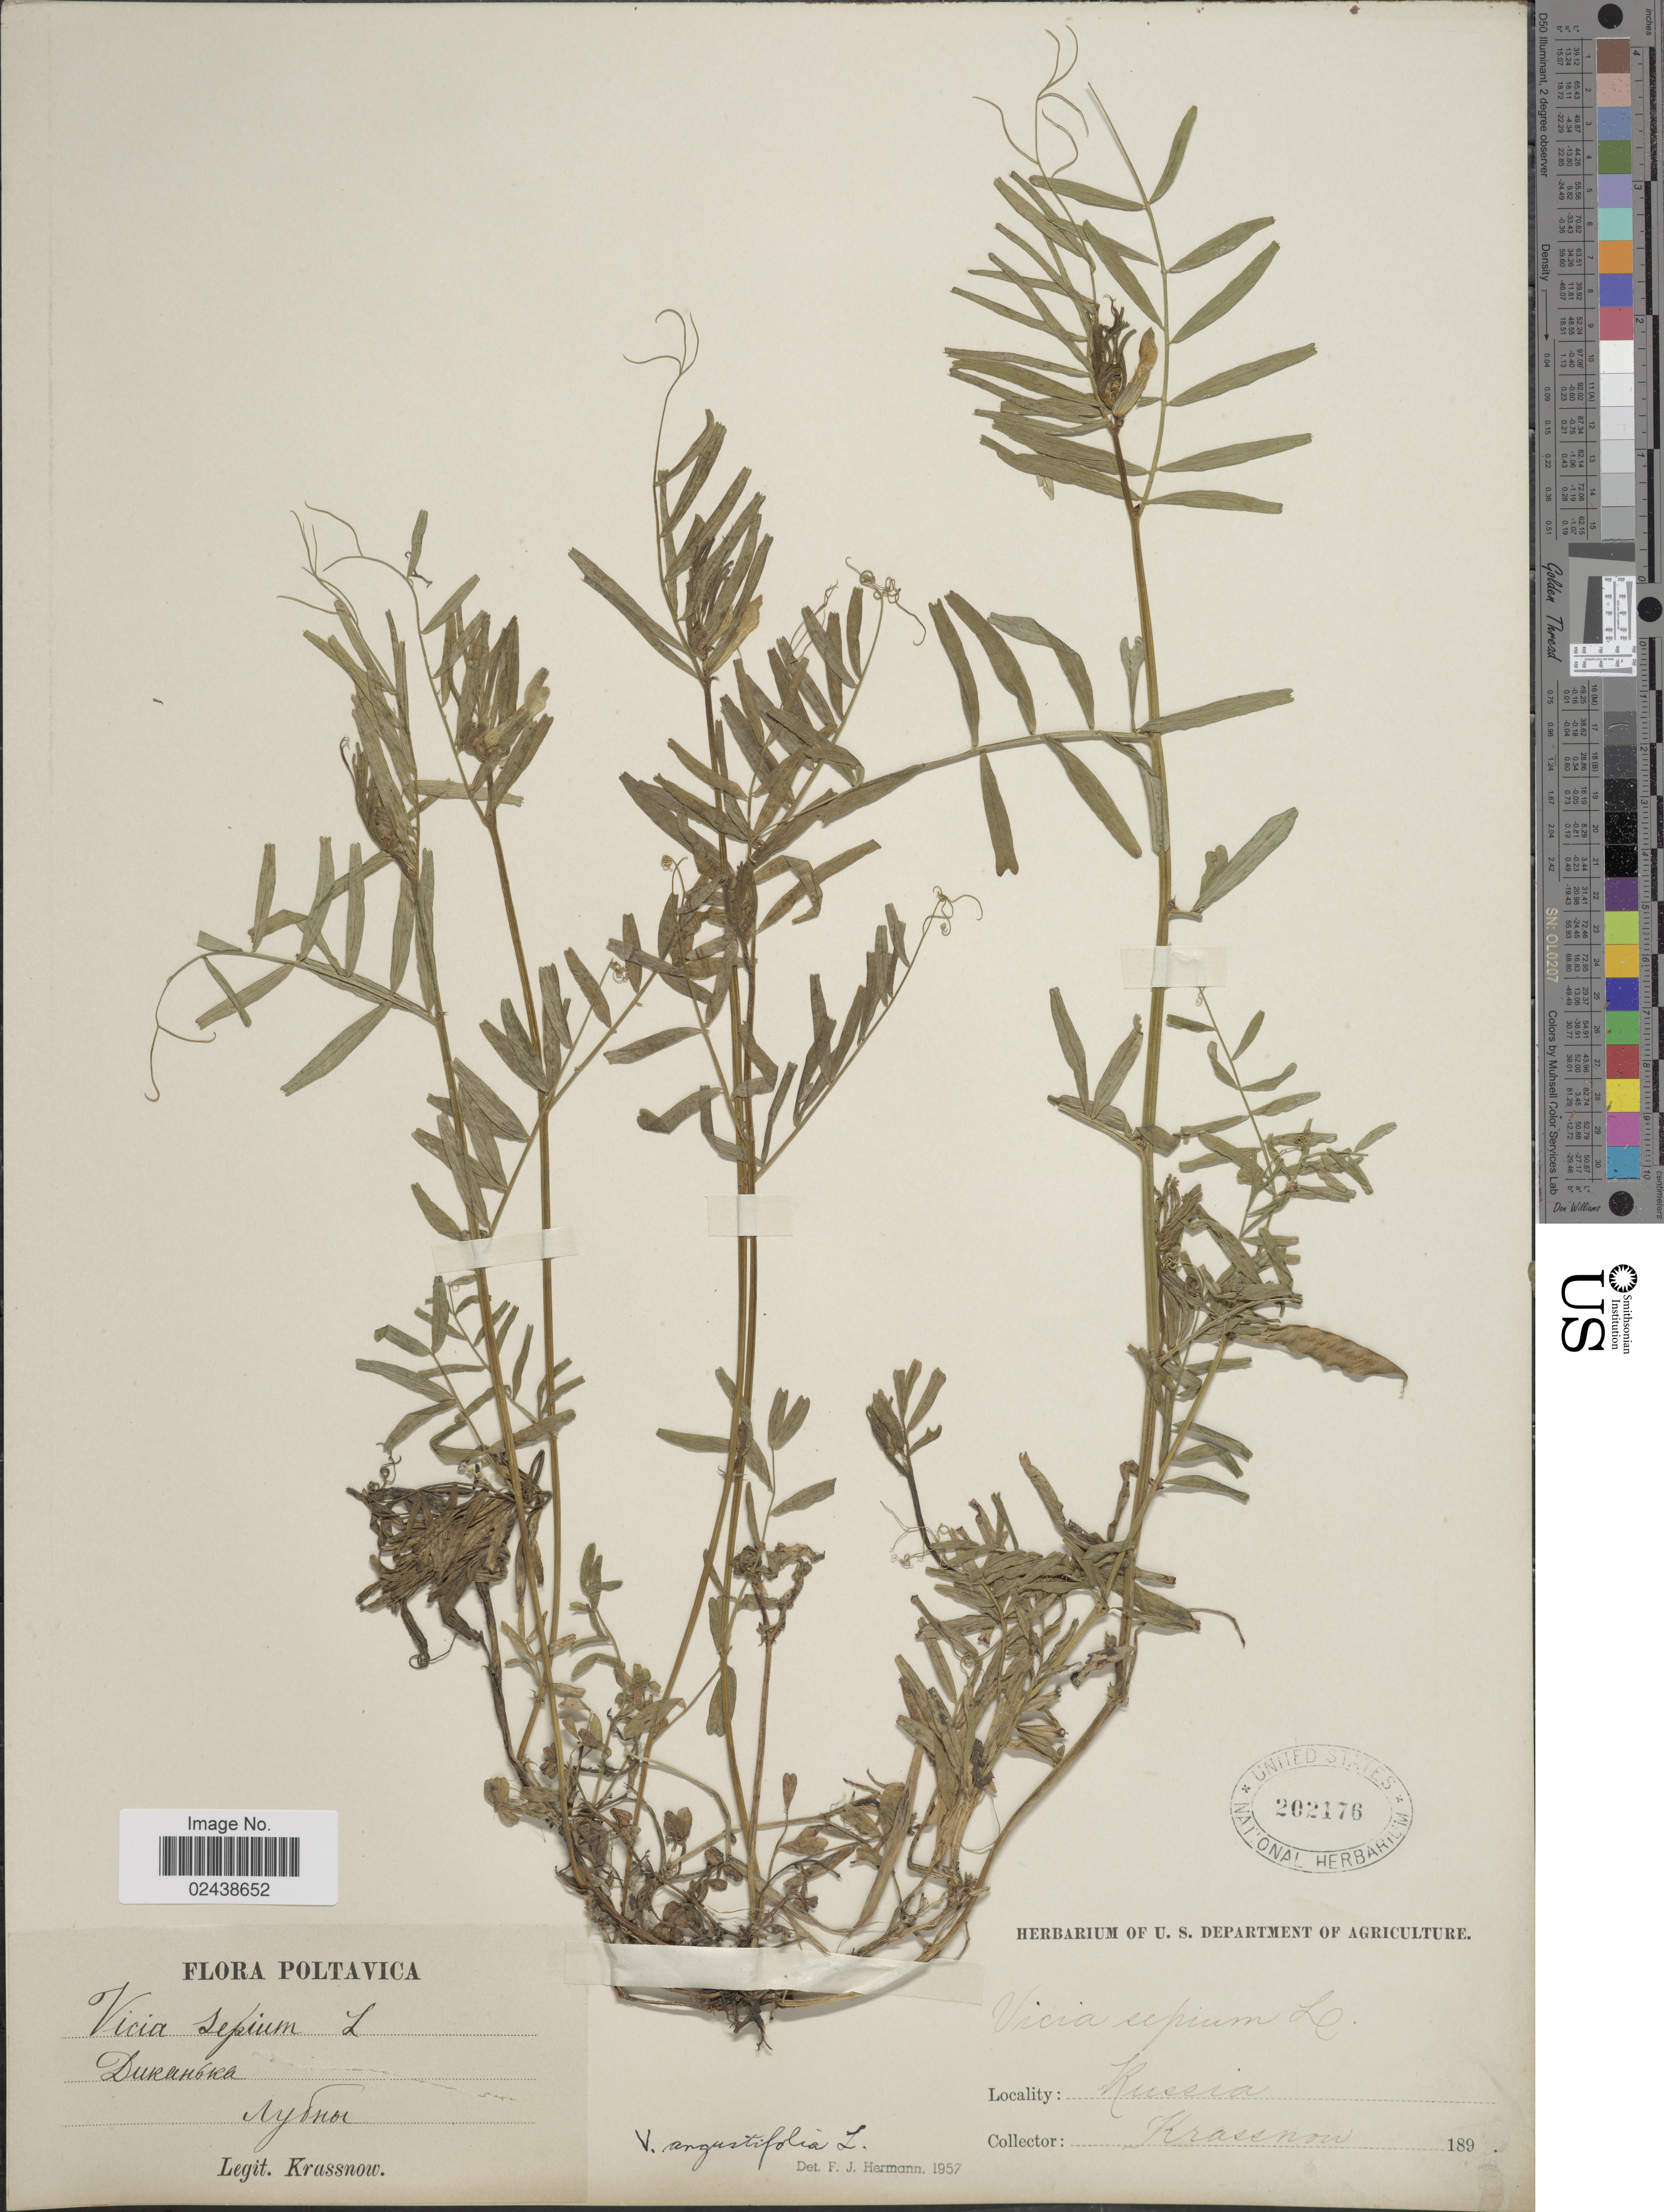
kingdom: Plantae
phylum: Tracheophyta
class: Magnoliopsida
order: Fabales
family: Fabaceae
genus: Vicia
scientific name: Vicia angustifolia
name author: L.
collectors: -. Krassnow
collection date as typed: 189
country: Ukraine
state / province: Poltava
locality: Dykanka. Lubny.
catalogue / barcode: US 202176